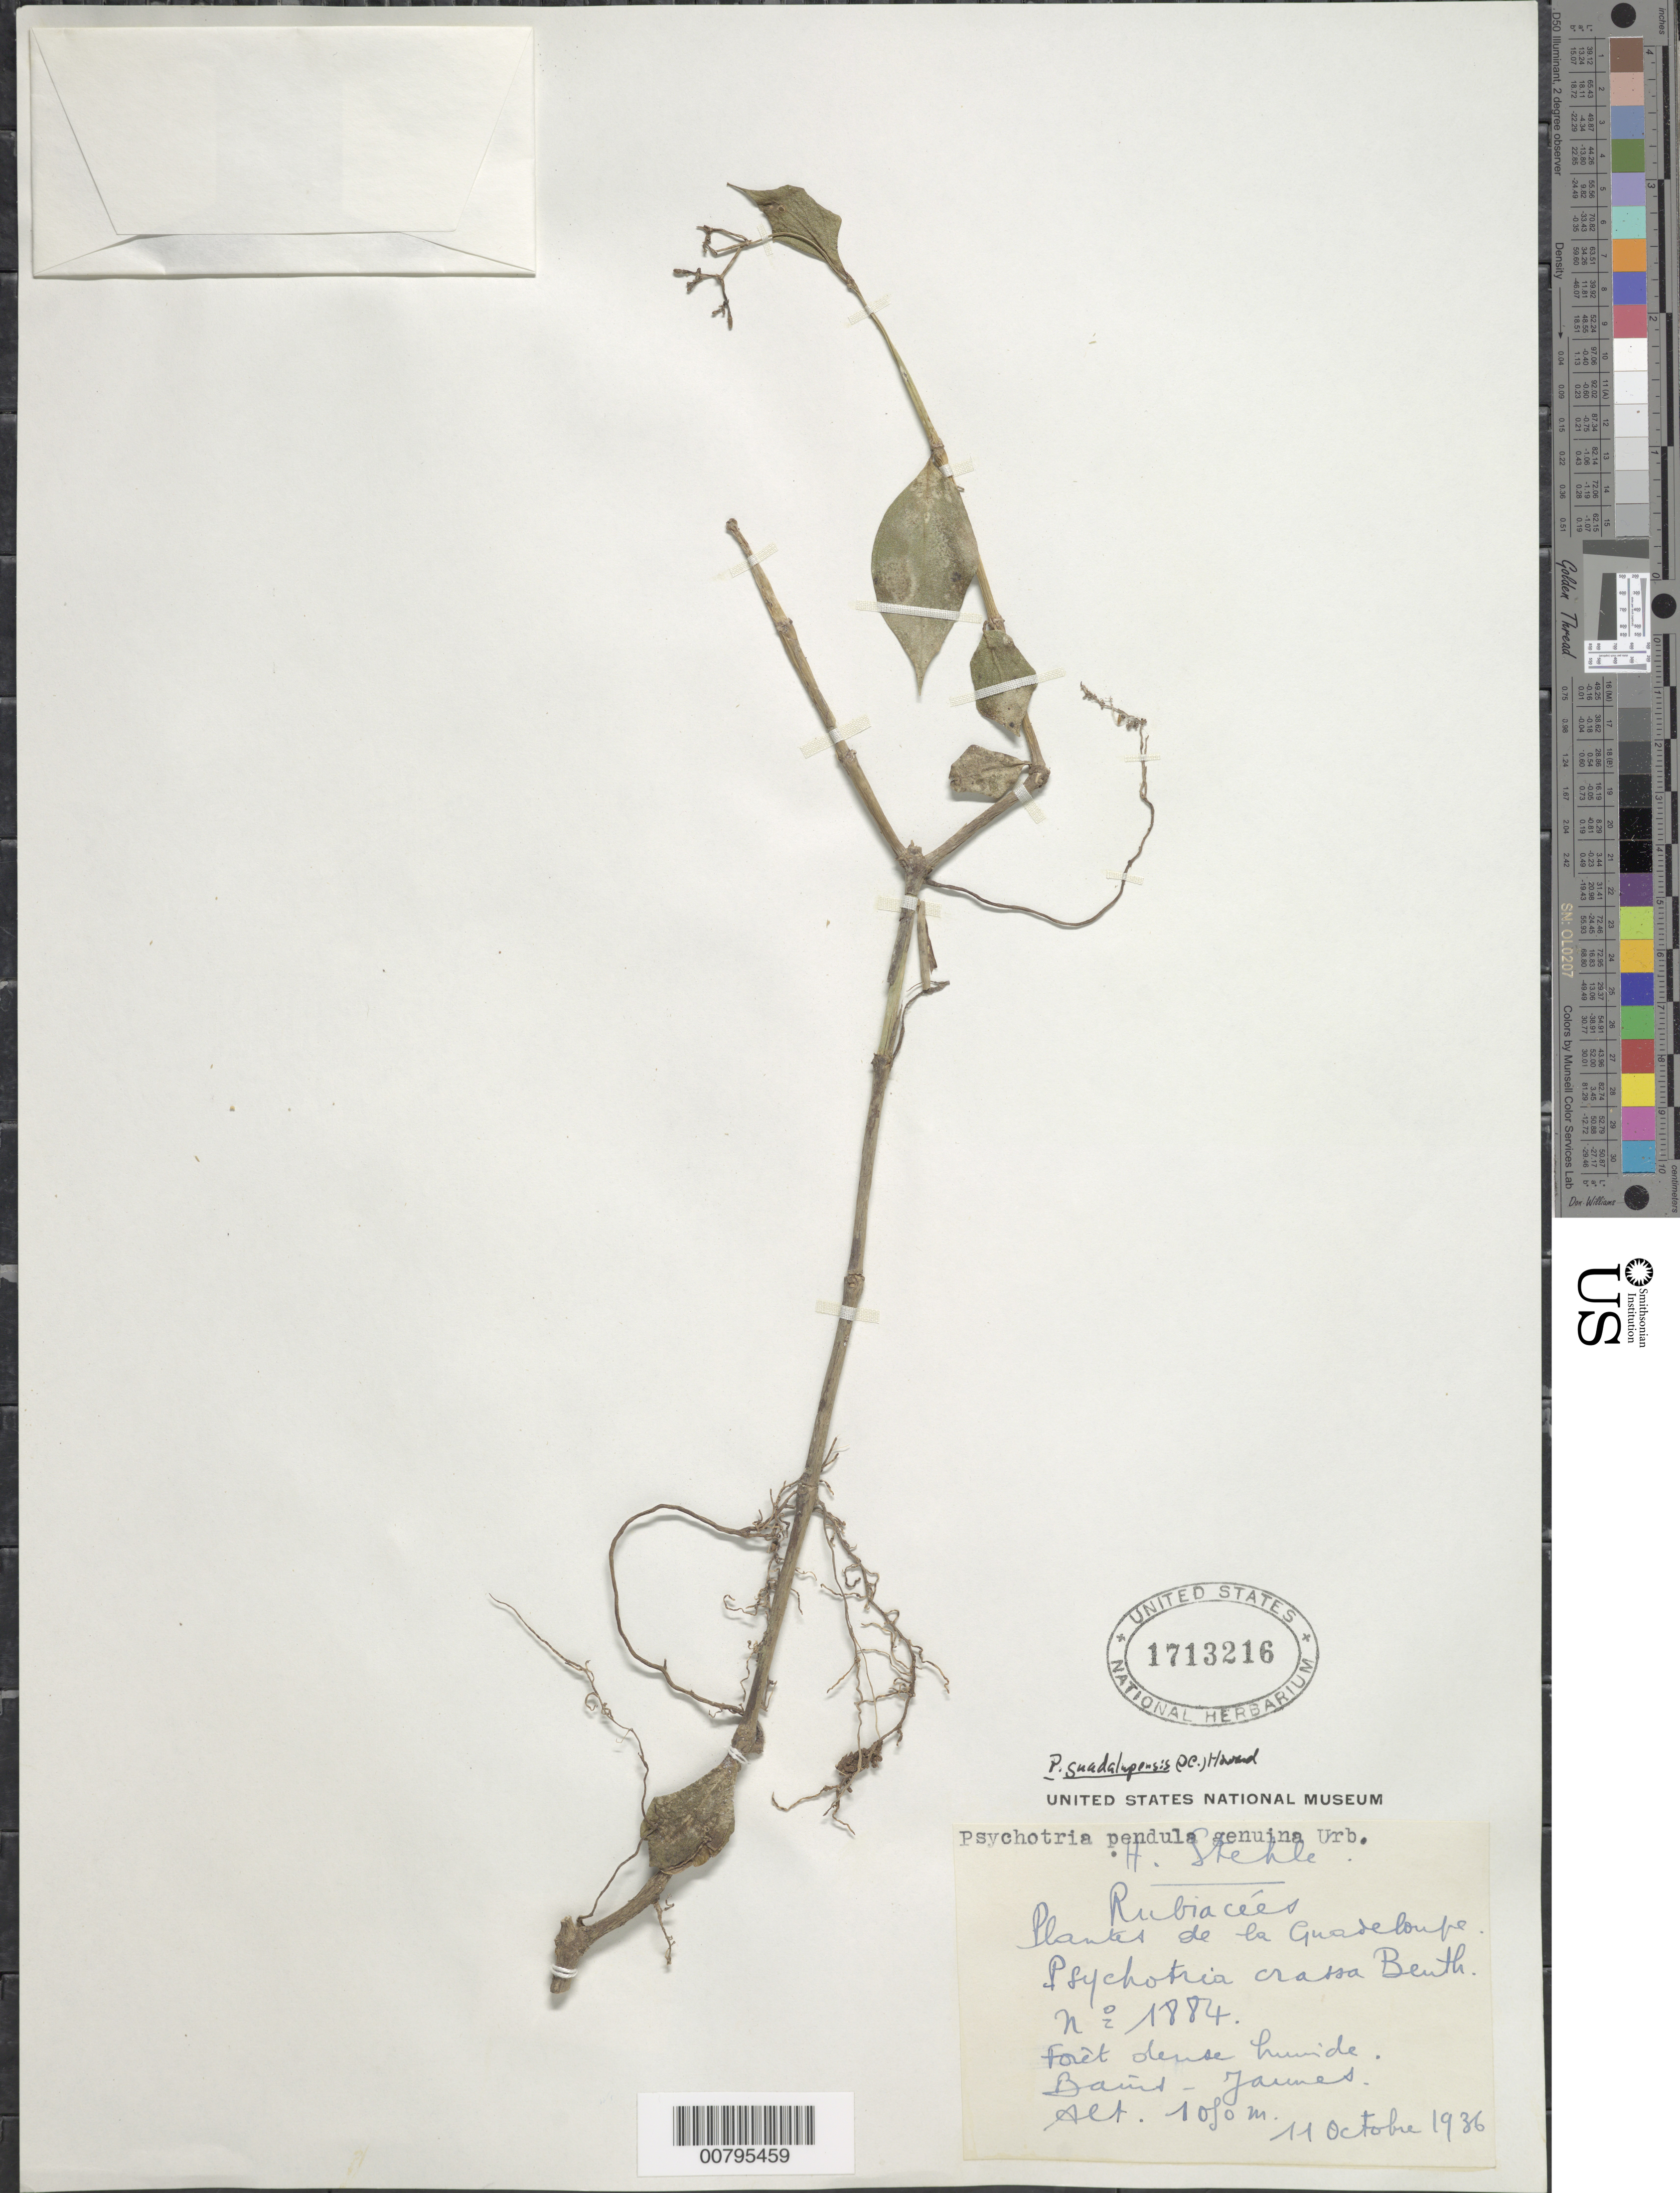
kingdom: Plantae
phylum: Tracheophyta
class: Magnoliopsida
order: Gentianales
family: Rubiaceae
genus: Notopleura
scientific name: Notopleura guadalupensis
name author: (DC.) C.M. Taylor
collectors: H. Stehlé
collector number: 1884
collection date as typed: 11 Oct 1936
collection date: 1936-10-11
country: Guadeloupe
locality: Bains-Jaunes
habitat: Rainforest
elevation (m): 1080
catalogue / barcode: US 1713216